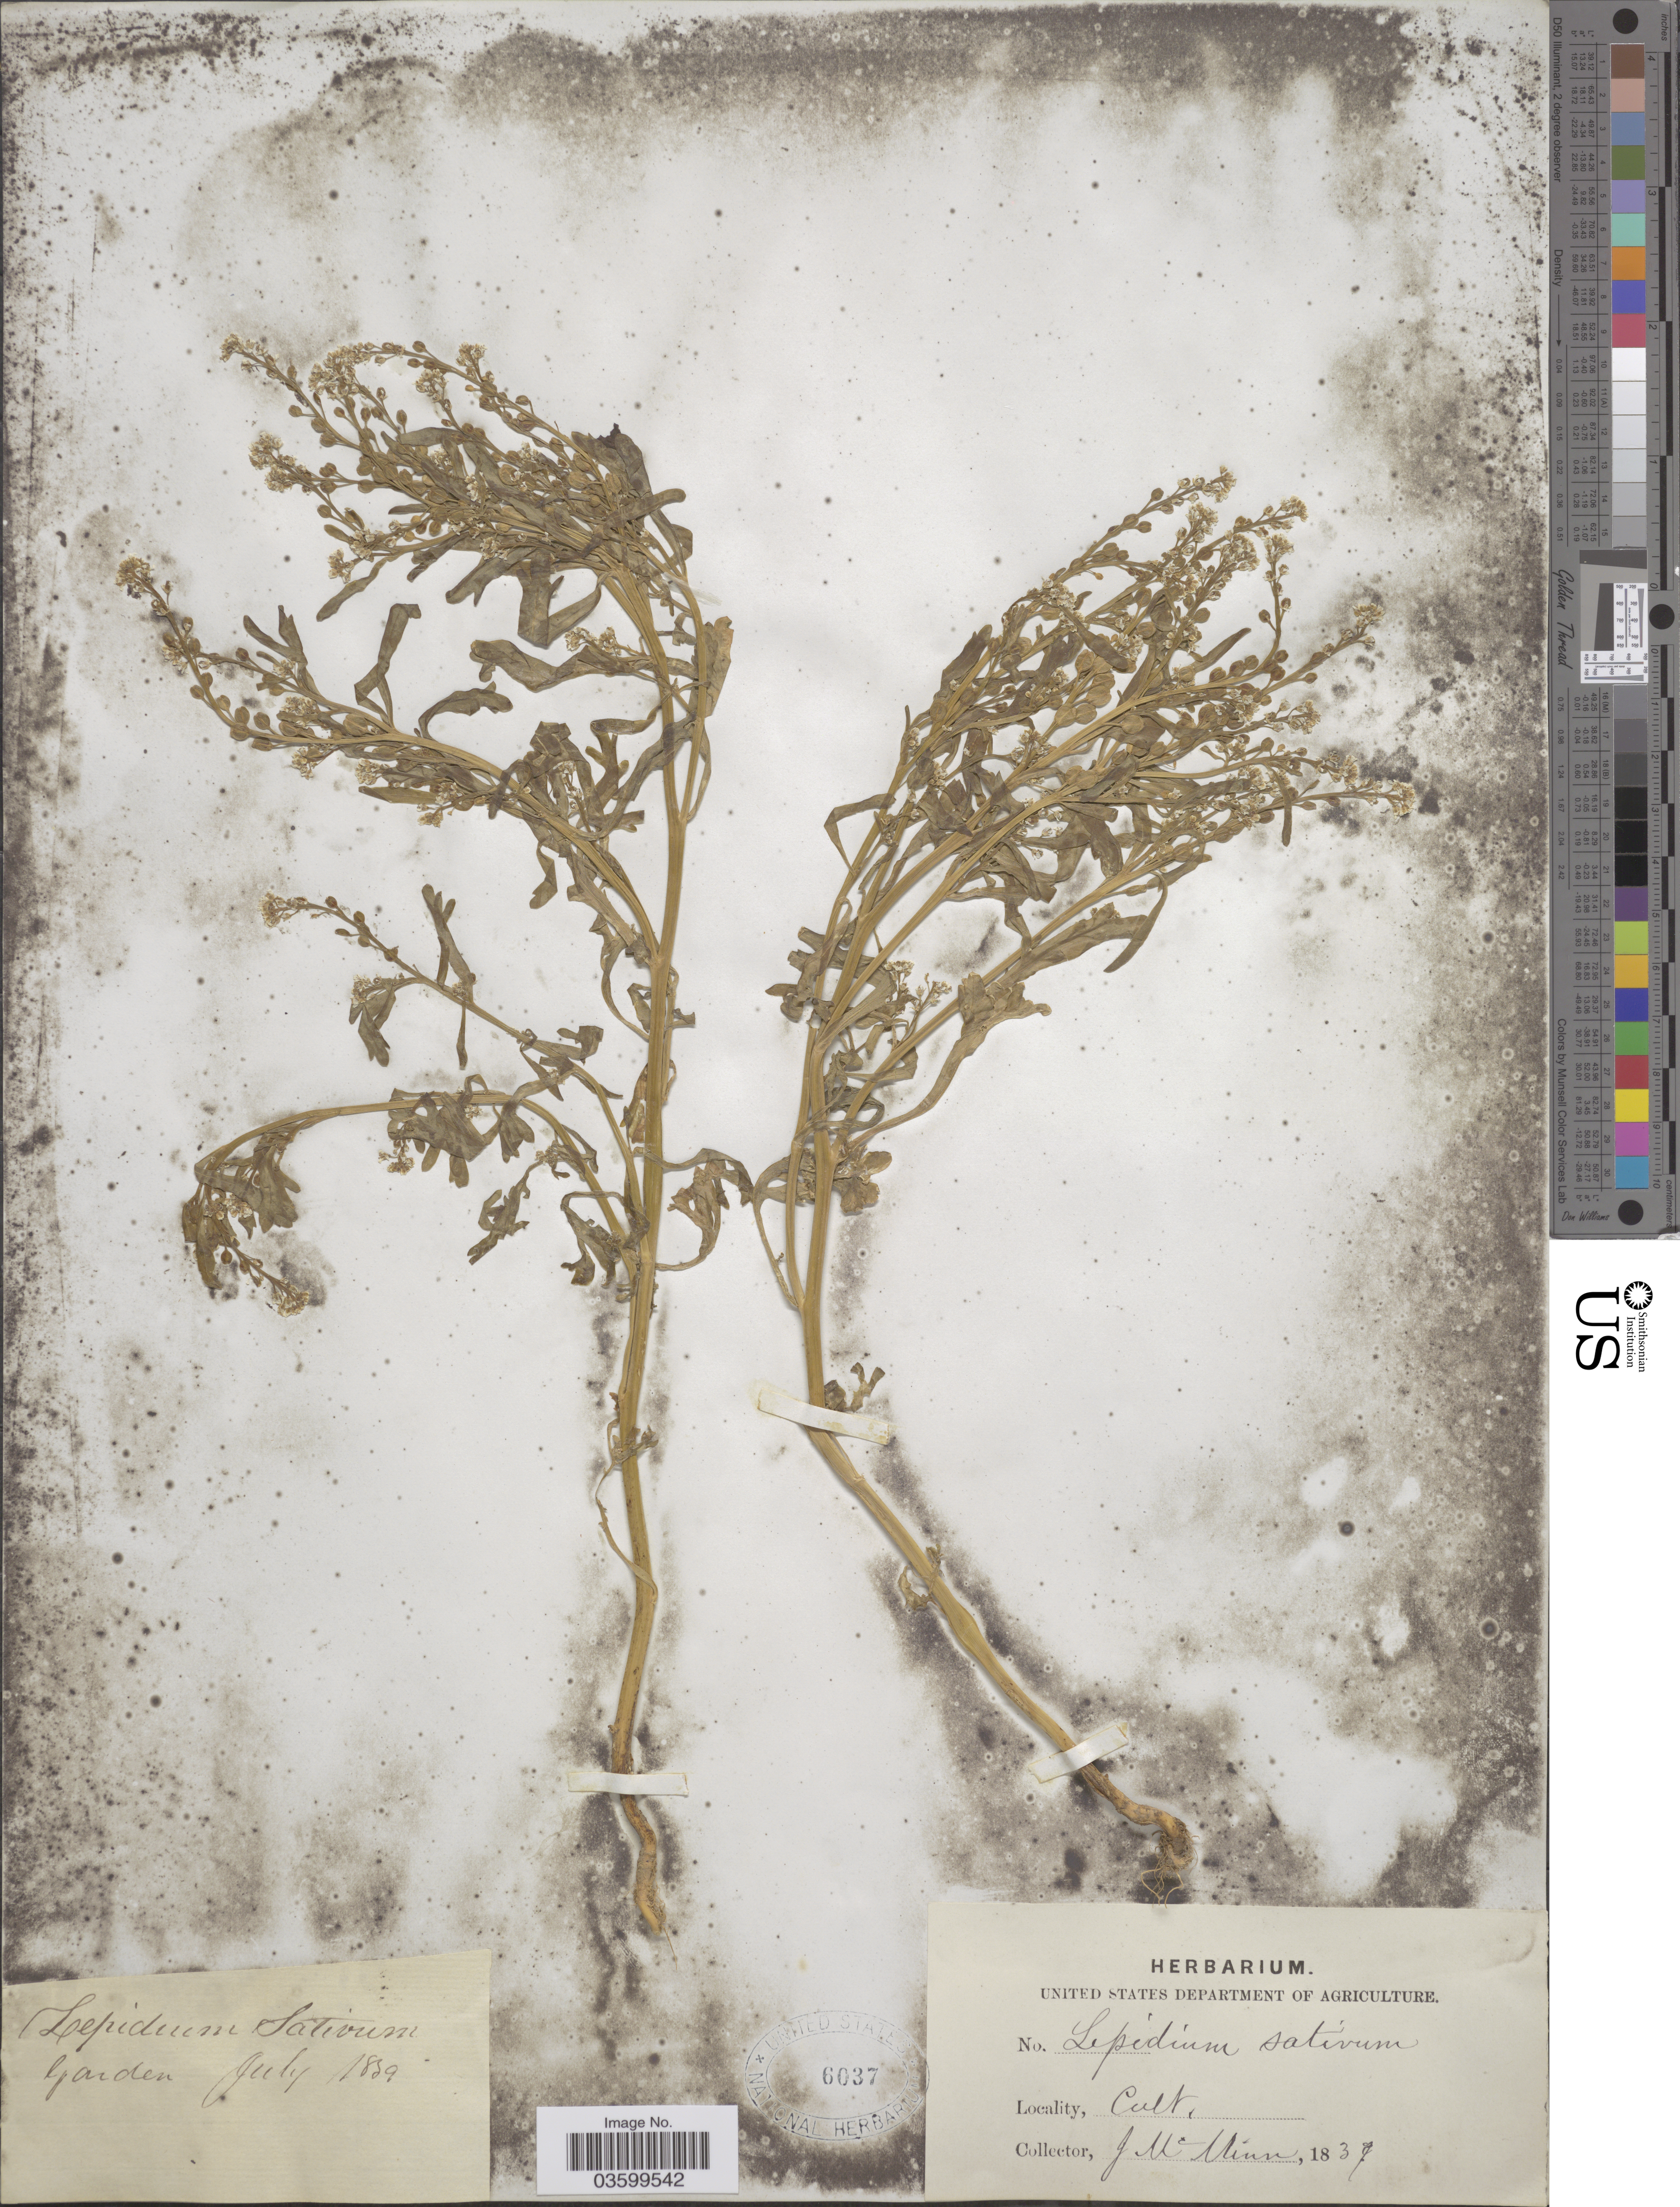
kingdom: Plantae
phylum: Tracheophyta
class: Magnoliopsida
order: Brassicales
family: Brassicaceae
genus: Lepidium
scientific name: Lepidium sativum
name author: L.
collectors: J. McMinn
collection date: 1839-07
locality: Garden.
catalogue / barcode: US 6037